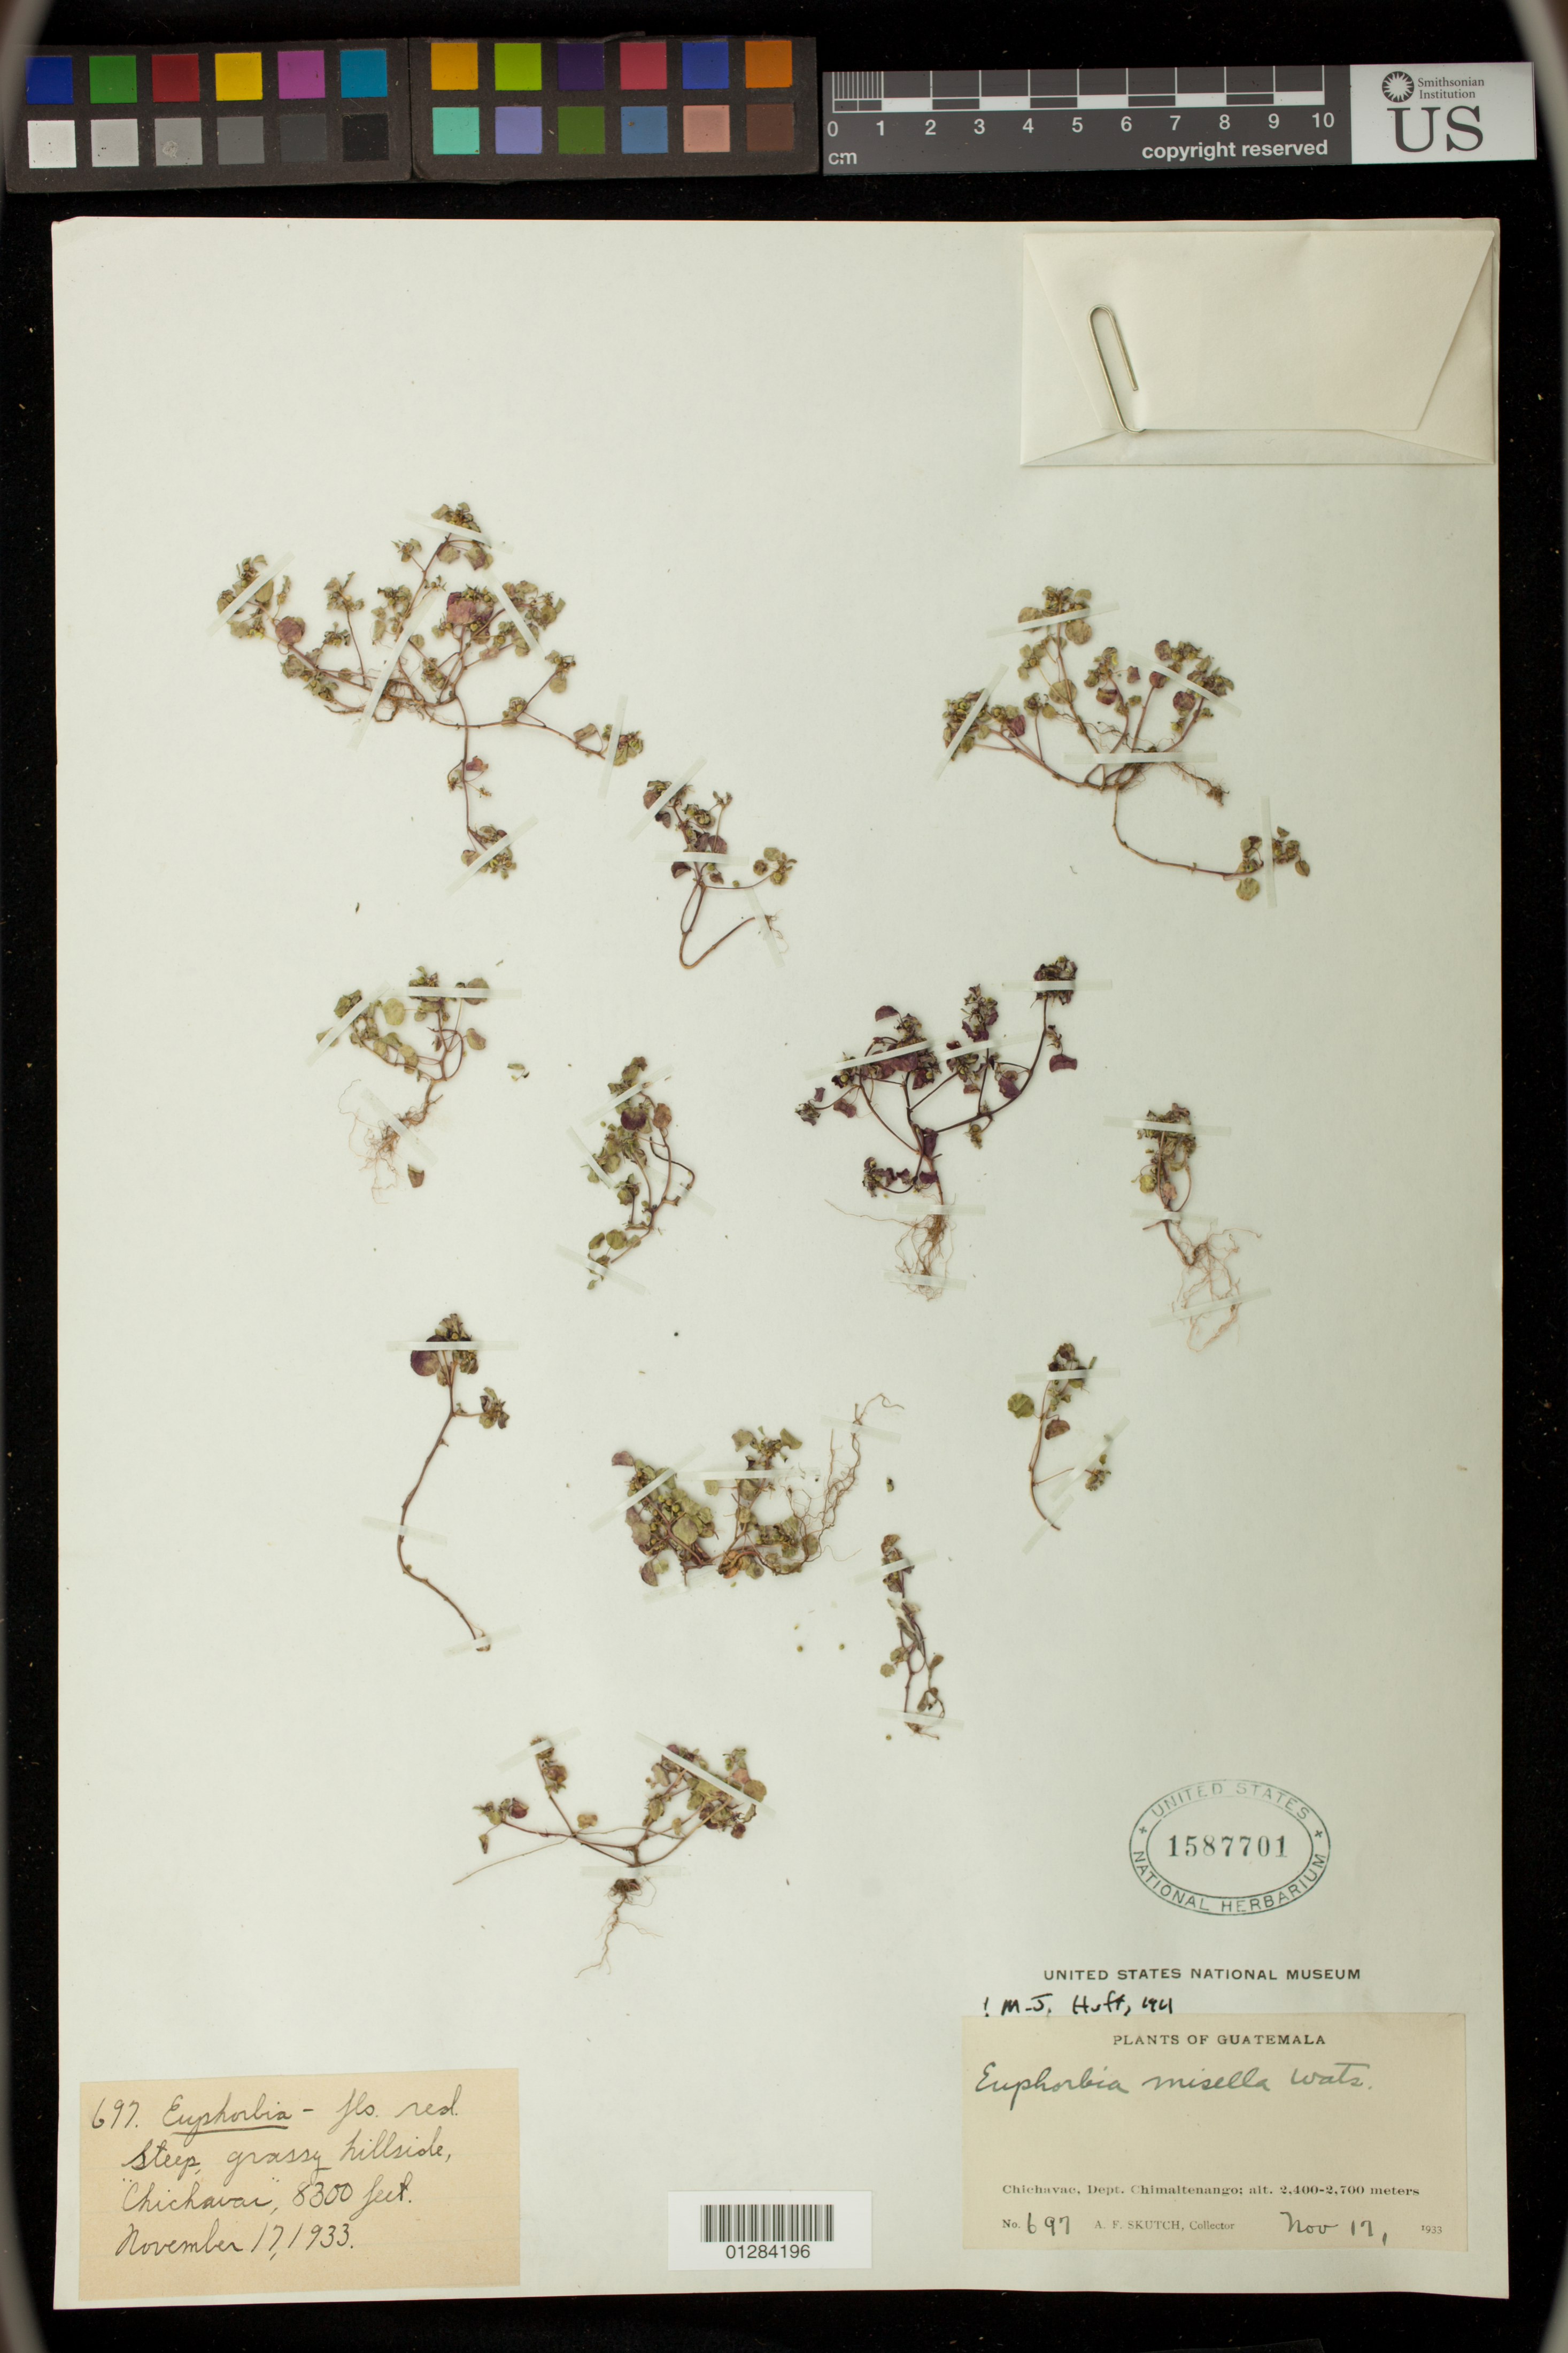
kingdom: Plantae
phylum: Tracheophyta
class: Magnoliopsida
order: Malpighiales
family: Euphorbiaceae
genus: Euphorbia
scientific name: Euphorbia misella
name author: S. Watson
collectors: A. F. Skutch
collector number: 697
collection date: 1933-11-17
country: Guatemala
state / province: Chimaltenango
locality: Chichavac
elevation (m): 2530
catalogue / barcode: US 1587701